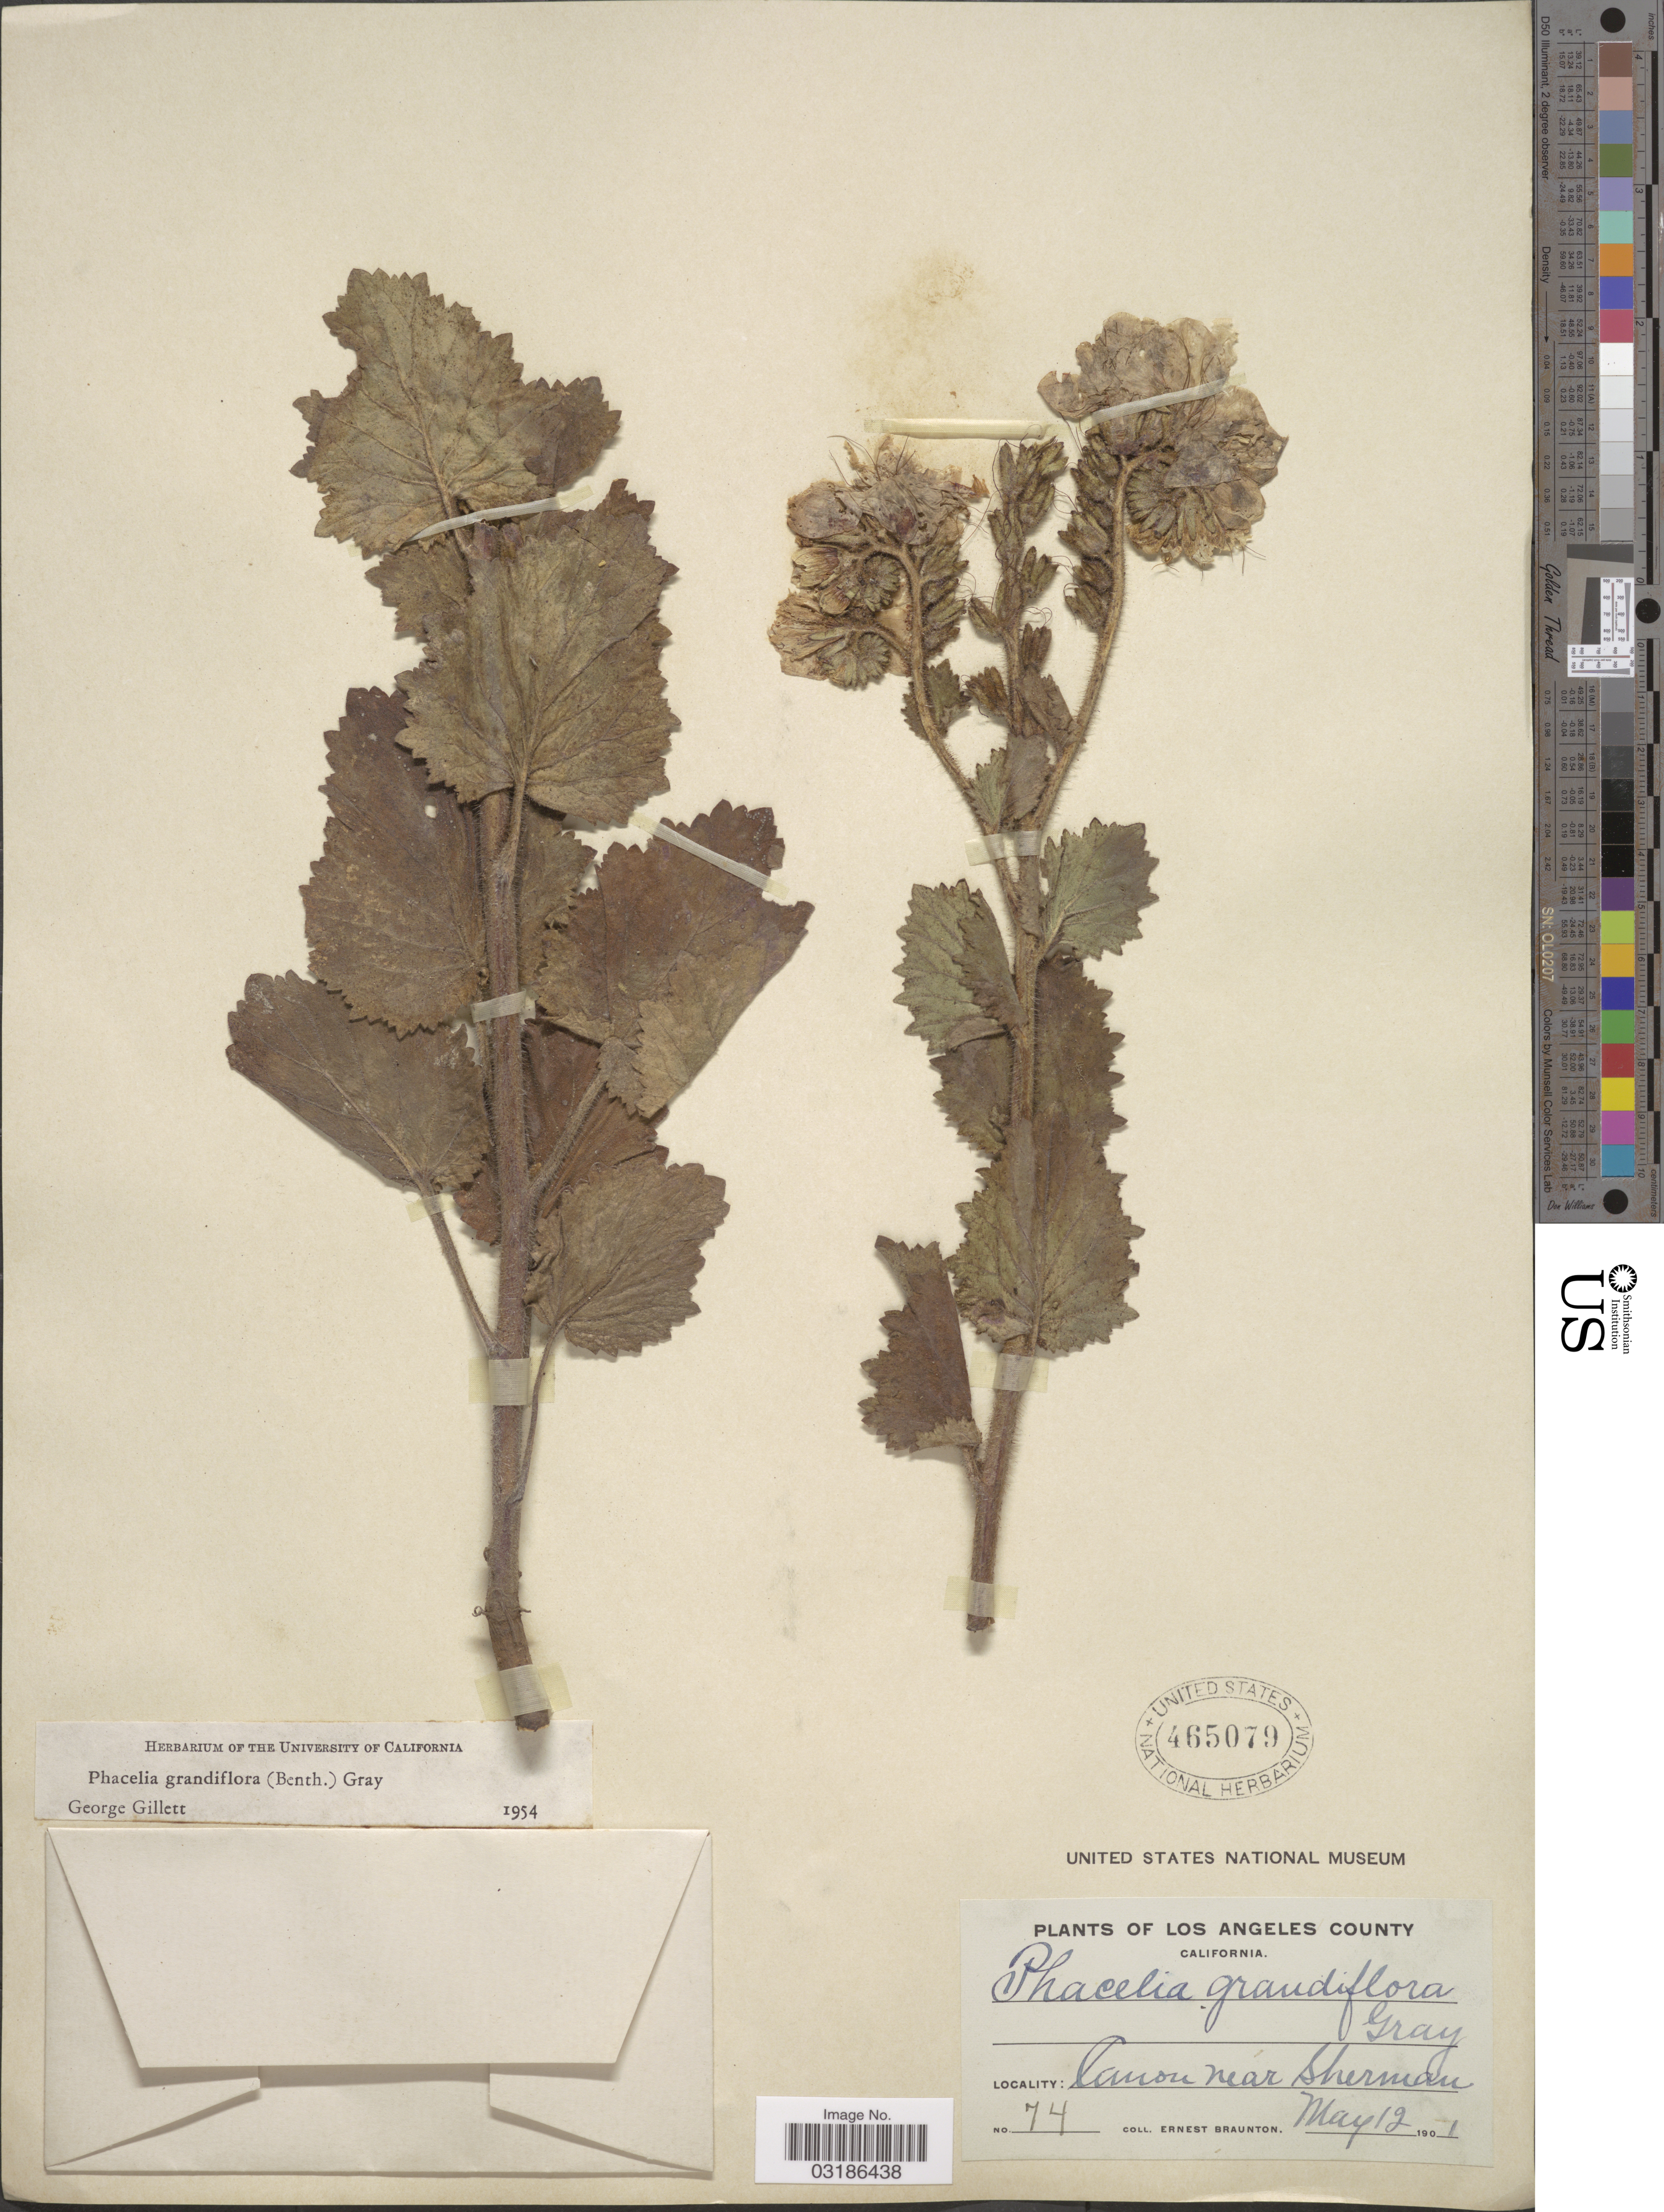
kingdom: Plantae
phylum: Tracheophyta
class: Magnoliopsida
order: Boraginales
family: Hydrophyllaceae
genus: Phacelia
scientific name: Phacelia grandiflora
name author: (Benth.) A. Gray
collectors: E. Braunton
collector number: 74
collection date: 1901-05-12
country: United States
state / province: California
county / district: Los Angeles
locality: Los Angeles County. Canon near Sherman.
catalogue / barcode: US 465079